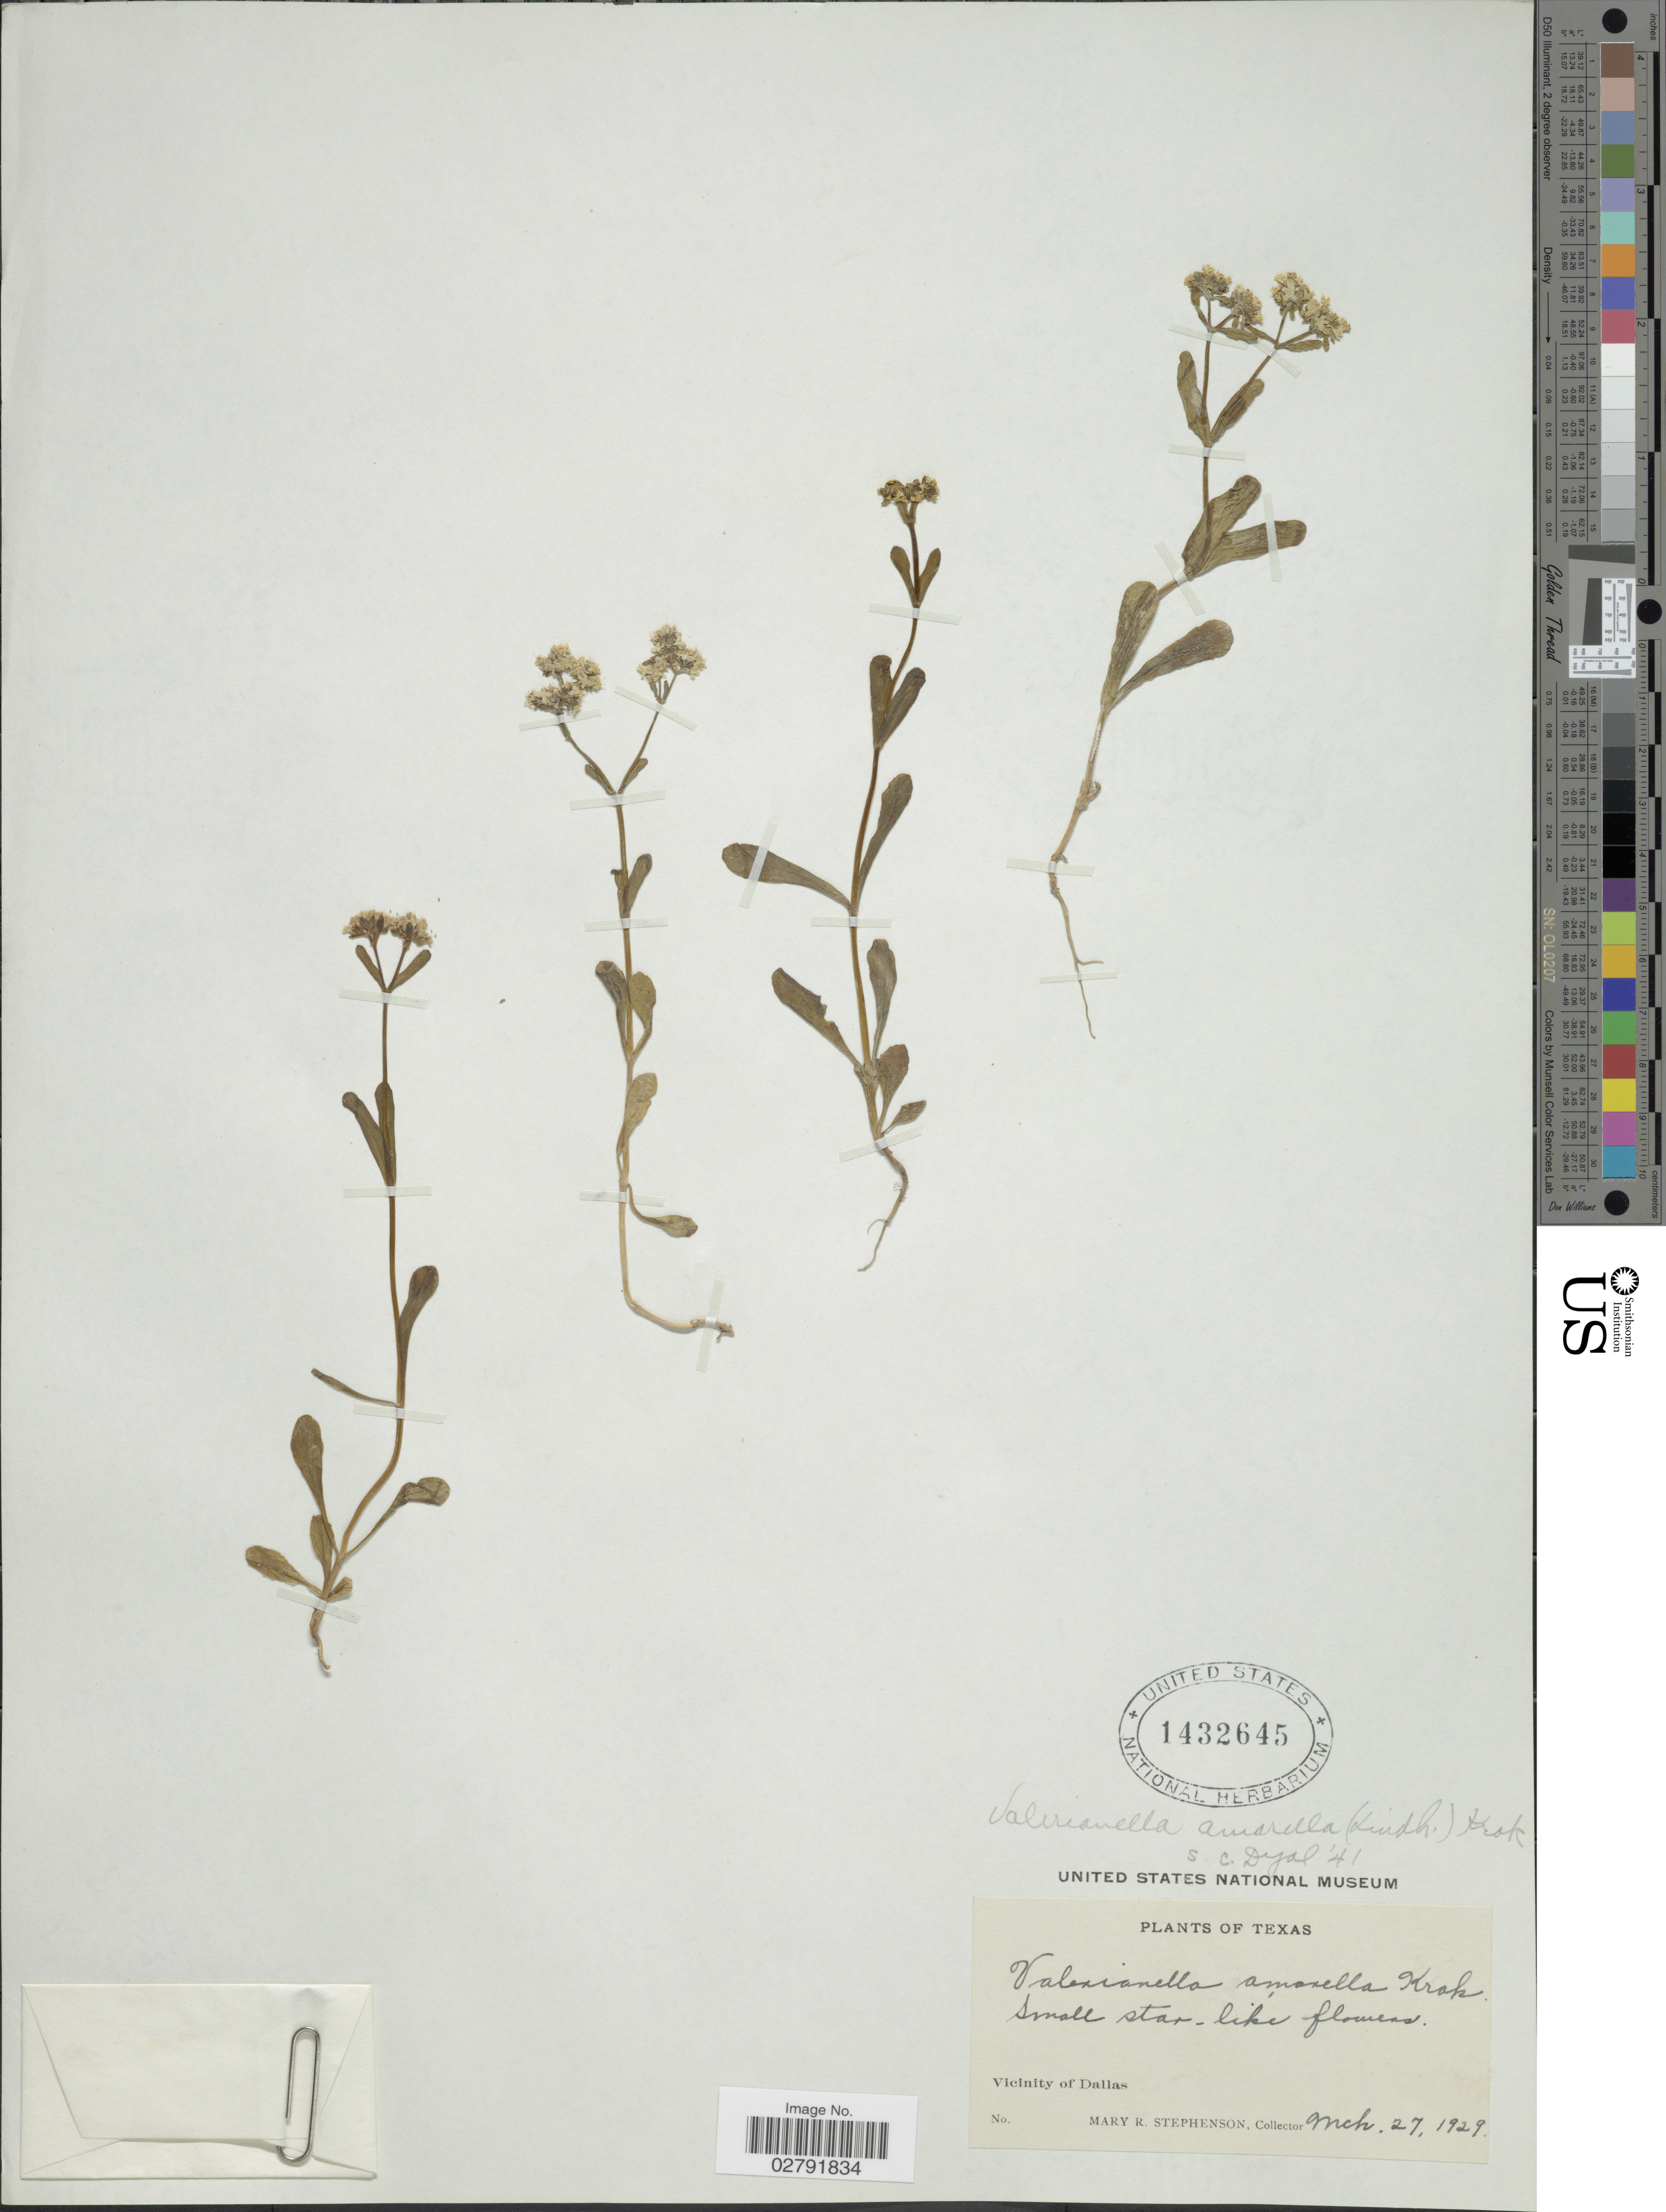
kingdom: Plantae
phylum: Tracheophyta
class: Magnoliopsida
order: Dipsacales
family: Caprifoliaceae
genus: Valerianella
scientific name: Valerianella amarella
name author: (Lindl. ex Engelm.) Krok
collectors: M. Stephenson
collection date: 1929-03-27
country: United States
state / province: Texas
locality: Vicinity of Dallas.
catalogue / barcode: US 1432645